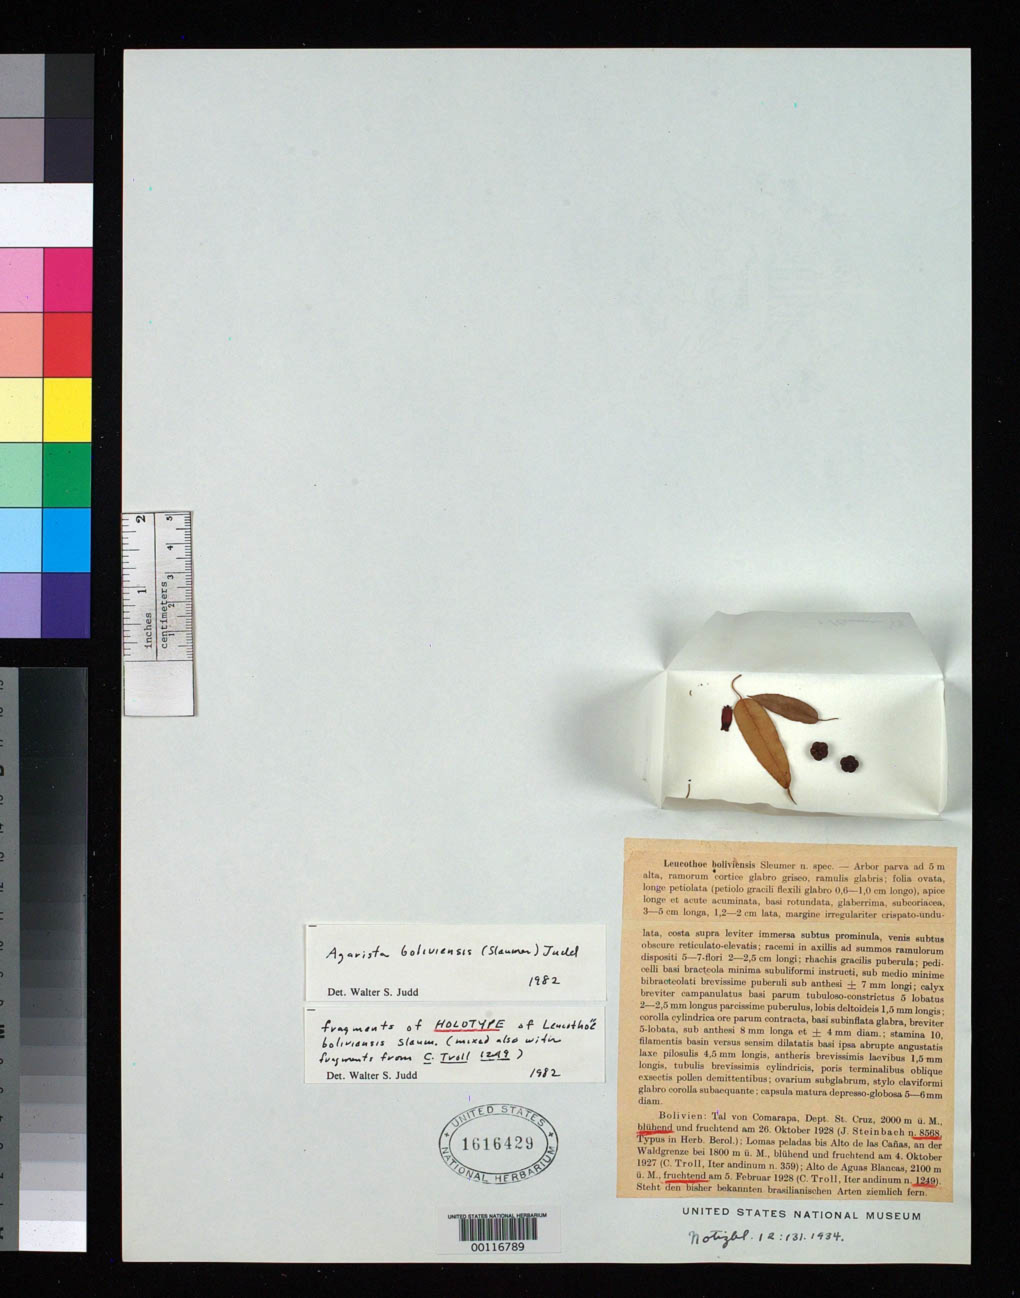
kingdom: Plantae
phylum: Tracheophyta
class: Magnoliopsida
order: Ericales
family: Ericaceae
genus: Leucothoe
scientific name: Leucothoë boliviensis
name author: Sleumer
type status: Type Fragment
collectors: J. Steinbach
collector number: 8568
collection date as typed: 26 Oct 1928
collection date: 1928-10-26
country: Bolivia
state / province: Santa Cruz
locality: Comarapa.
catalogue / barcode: US 1616429